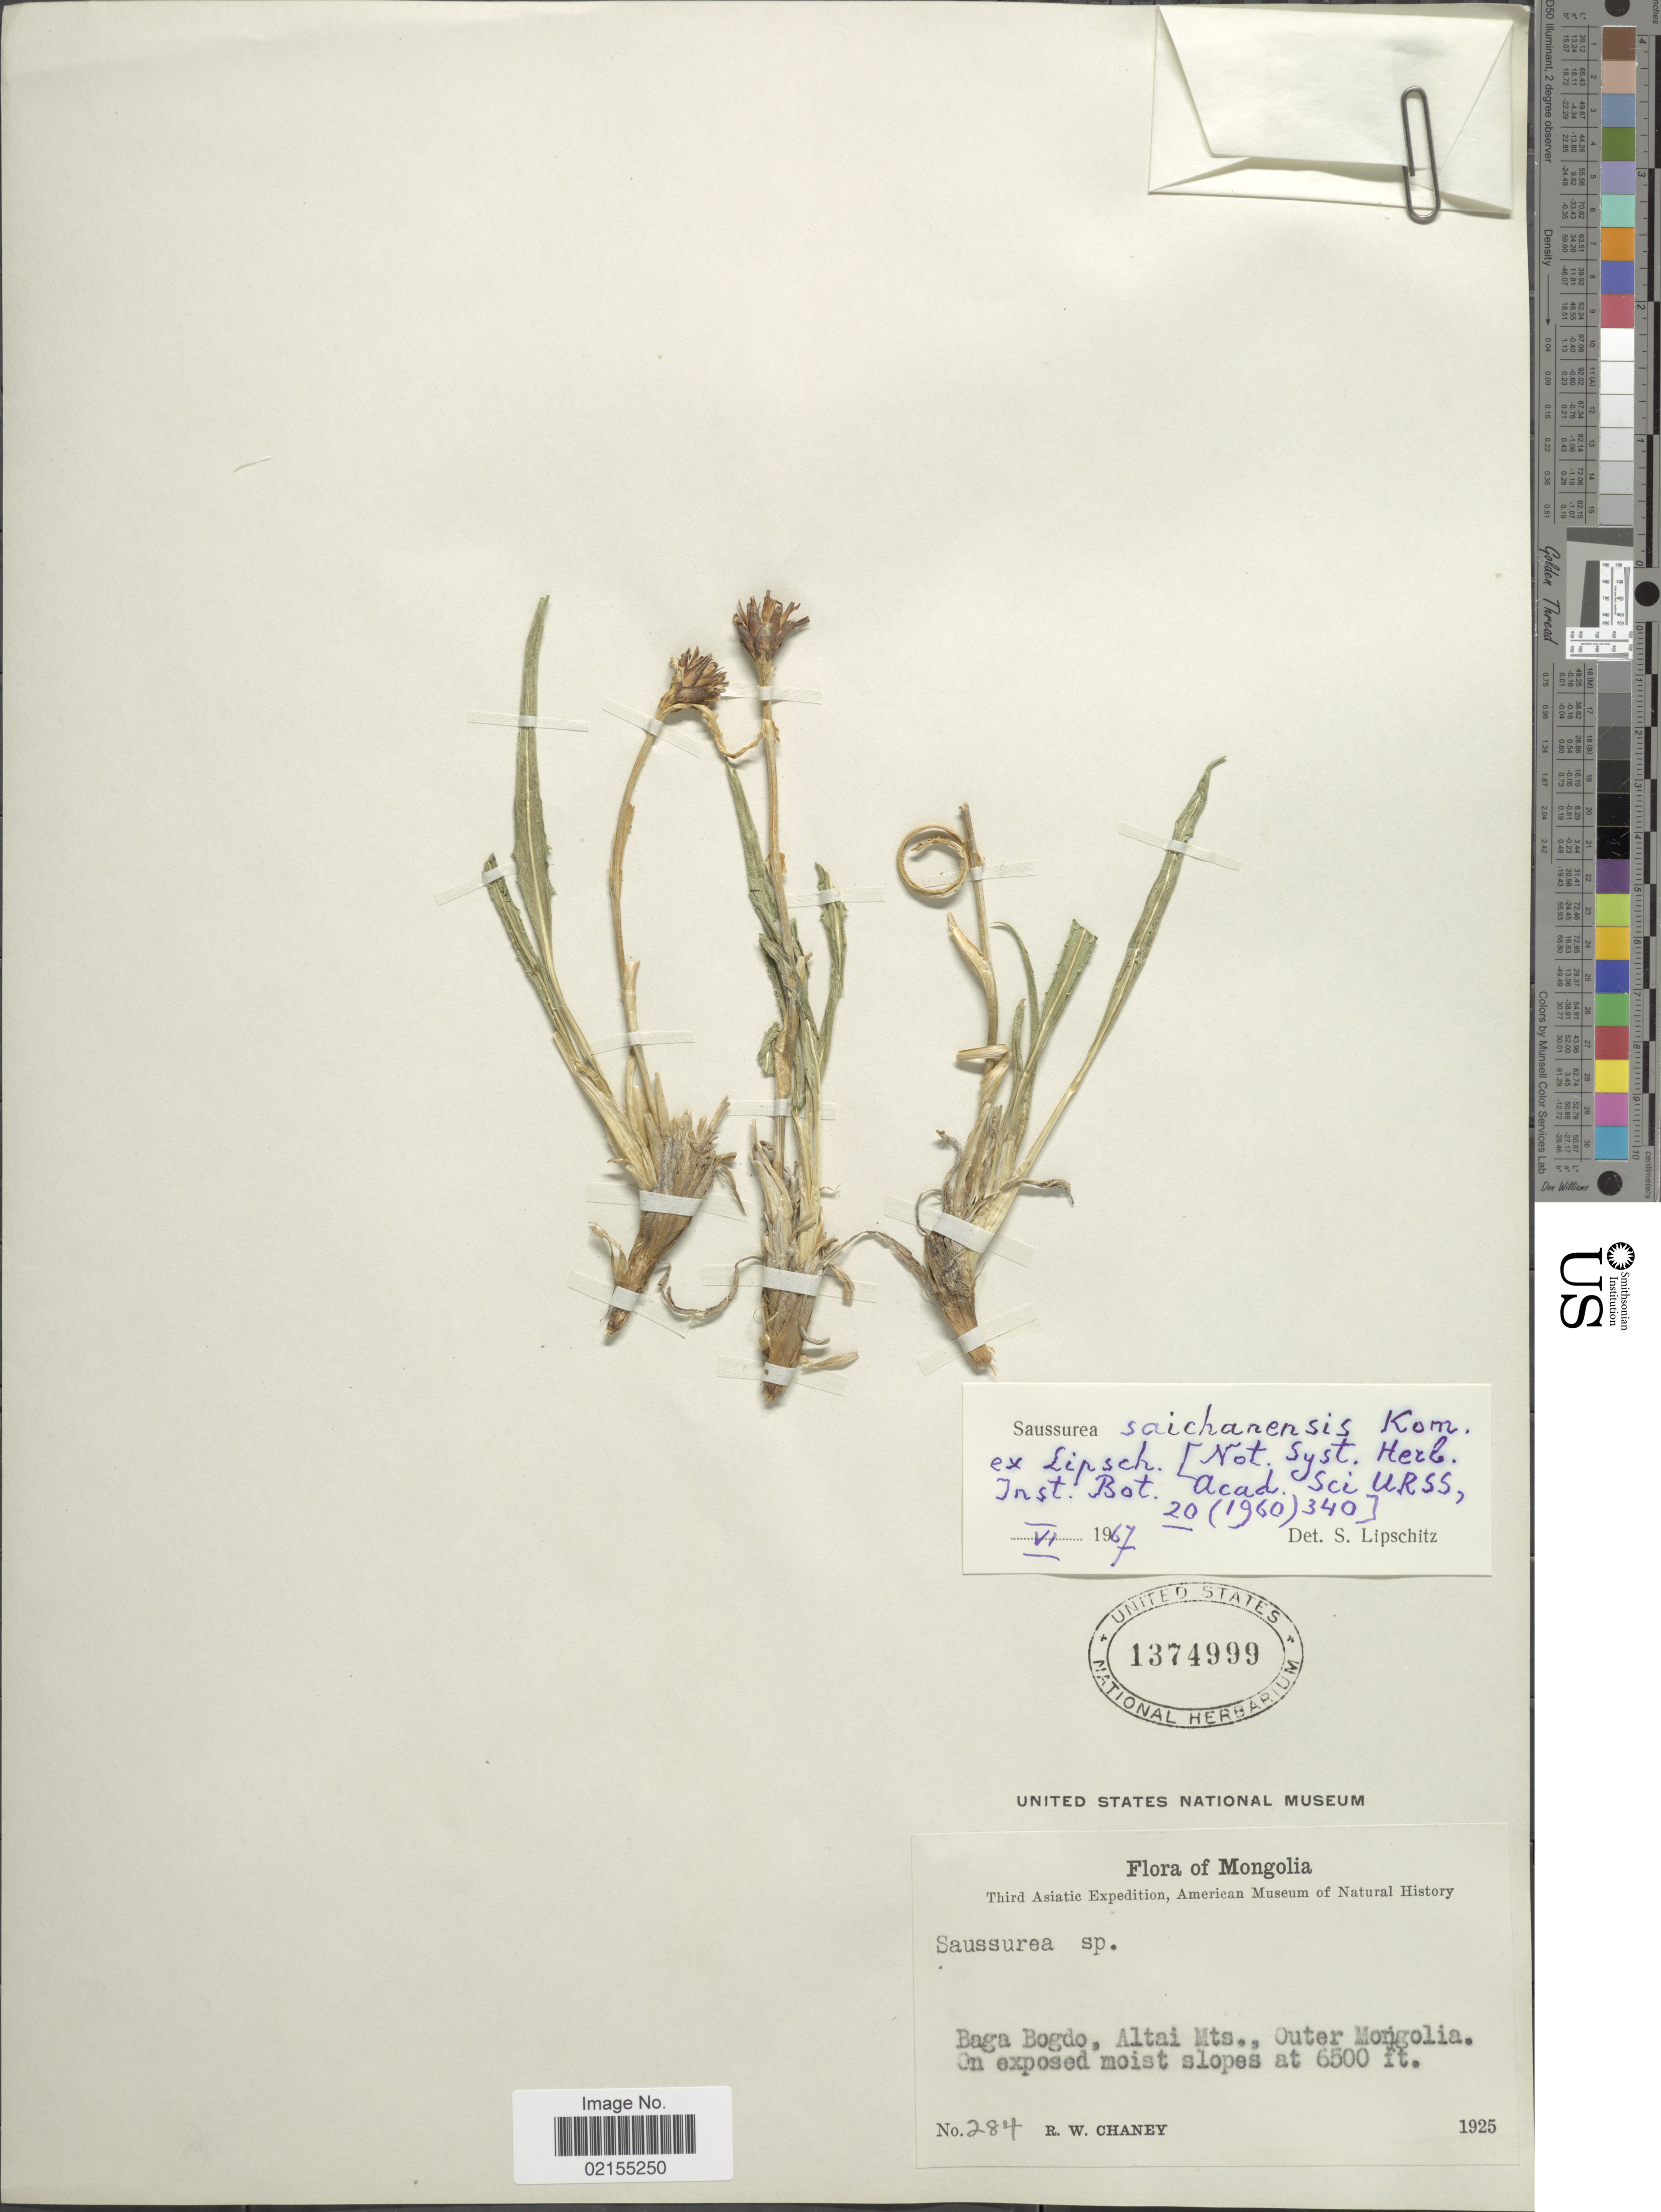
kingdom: Plantae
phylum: Tracheophyta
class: Magnoliopsida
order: Asterales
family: Asteraceae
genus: Saussurea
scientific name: Saussurea saichanensis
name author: Kom. ex Lipsch.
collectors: R. Chaney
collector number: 284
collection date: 1925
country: Mongolia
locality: Baga Bogdo, Altai Mts., Outer Mongolia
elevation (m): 1981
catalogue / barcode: US 1374999